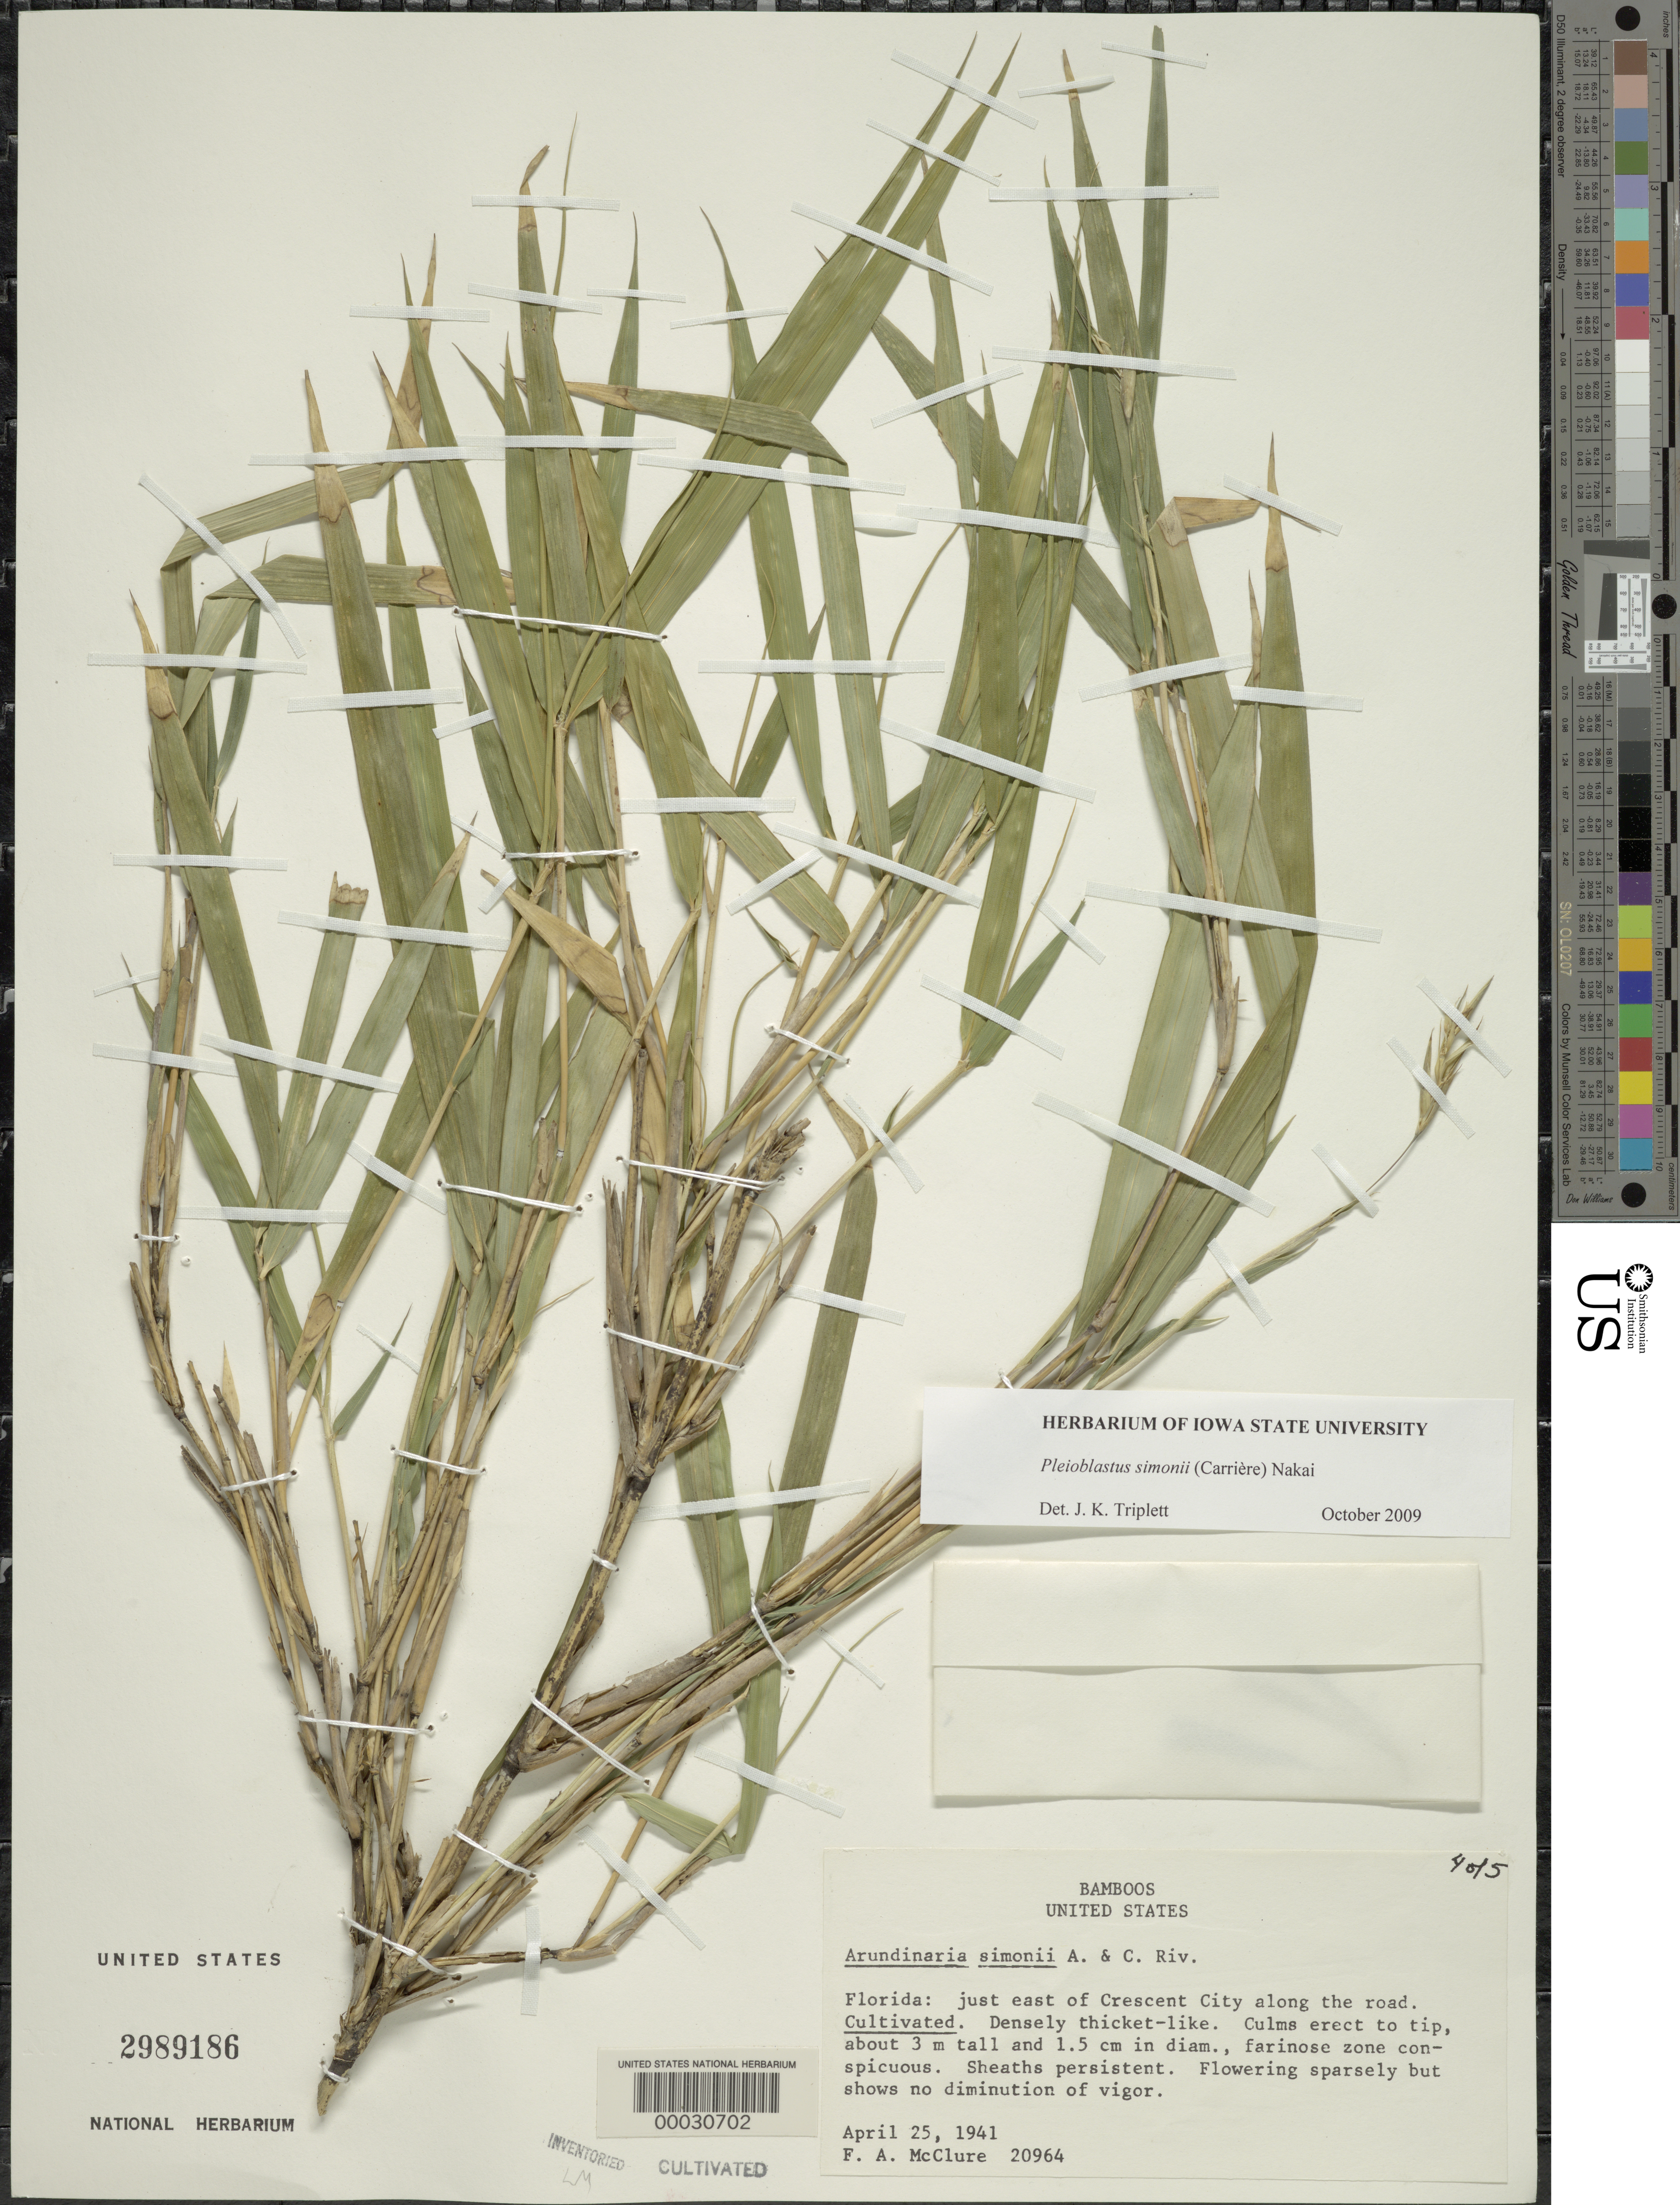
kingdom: Plantae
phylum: Tracheophyta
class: Liliopsida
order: Poales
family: Poaceae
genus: Pleioblastus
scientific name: Pleioblastus simonii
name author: (Carrière) Nakai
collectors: F. A. McClure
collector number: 20964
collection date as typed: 25 Apr 1941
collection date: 1941-04-25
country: United States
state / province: Florida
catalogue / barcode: US 2989186